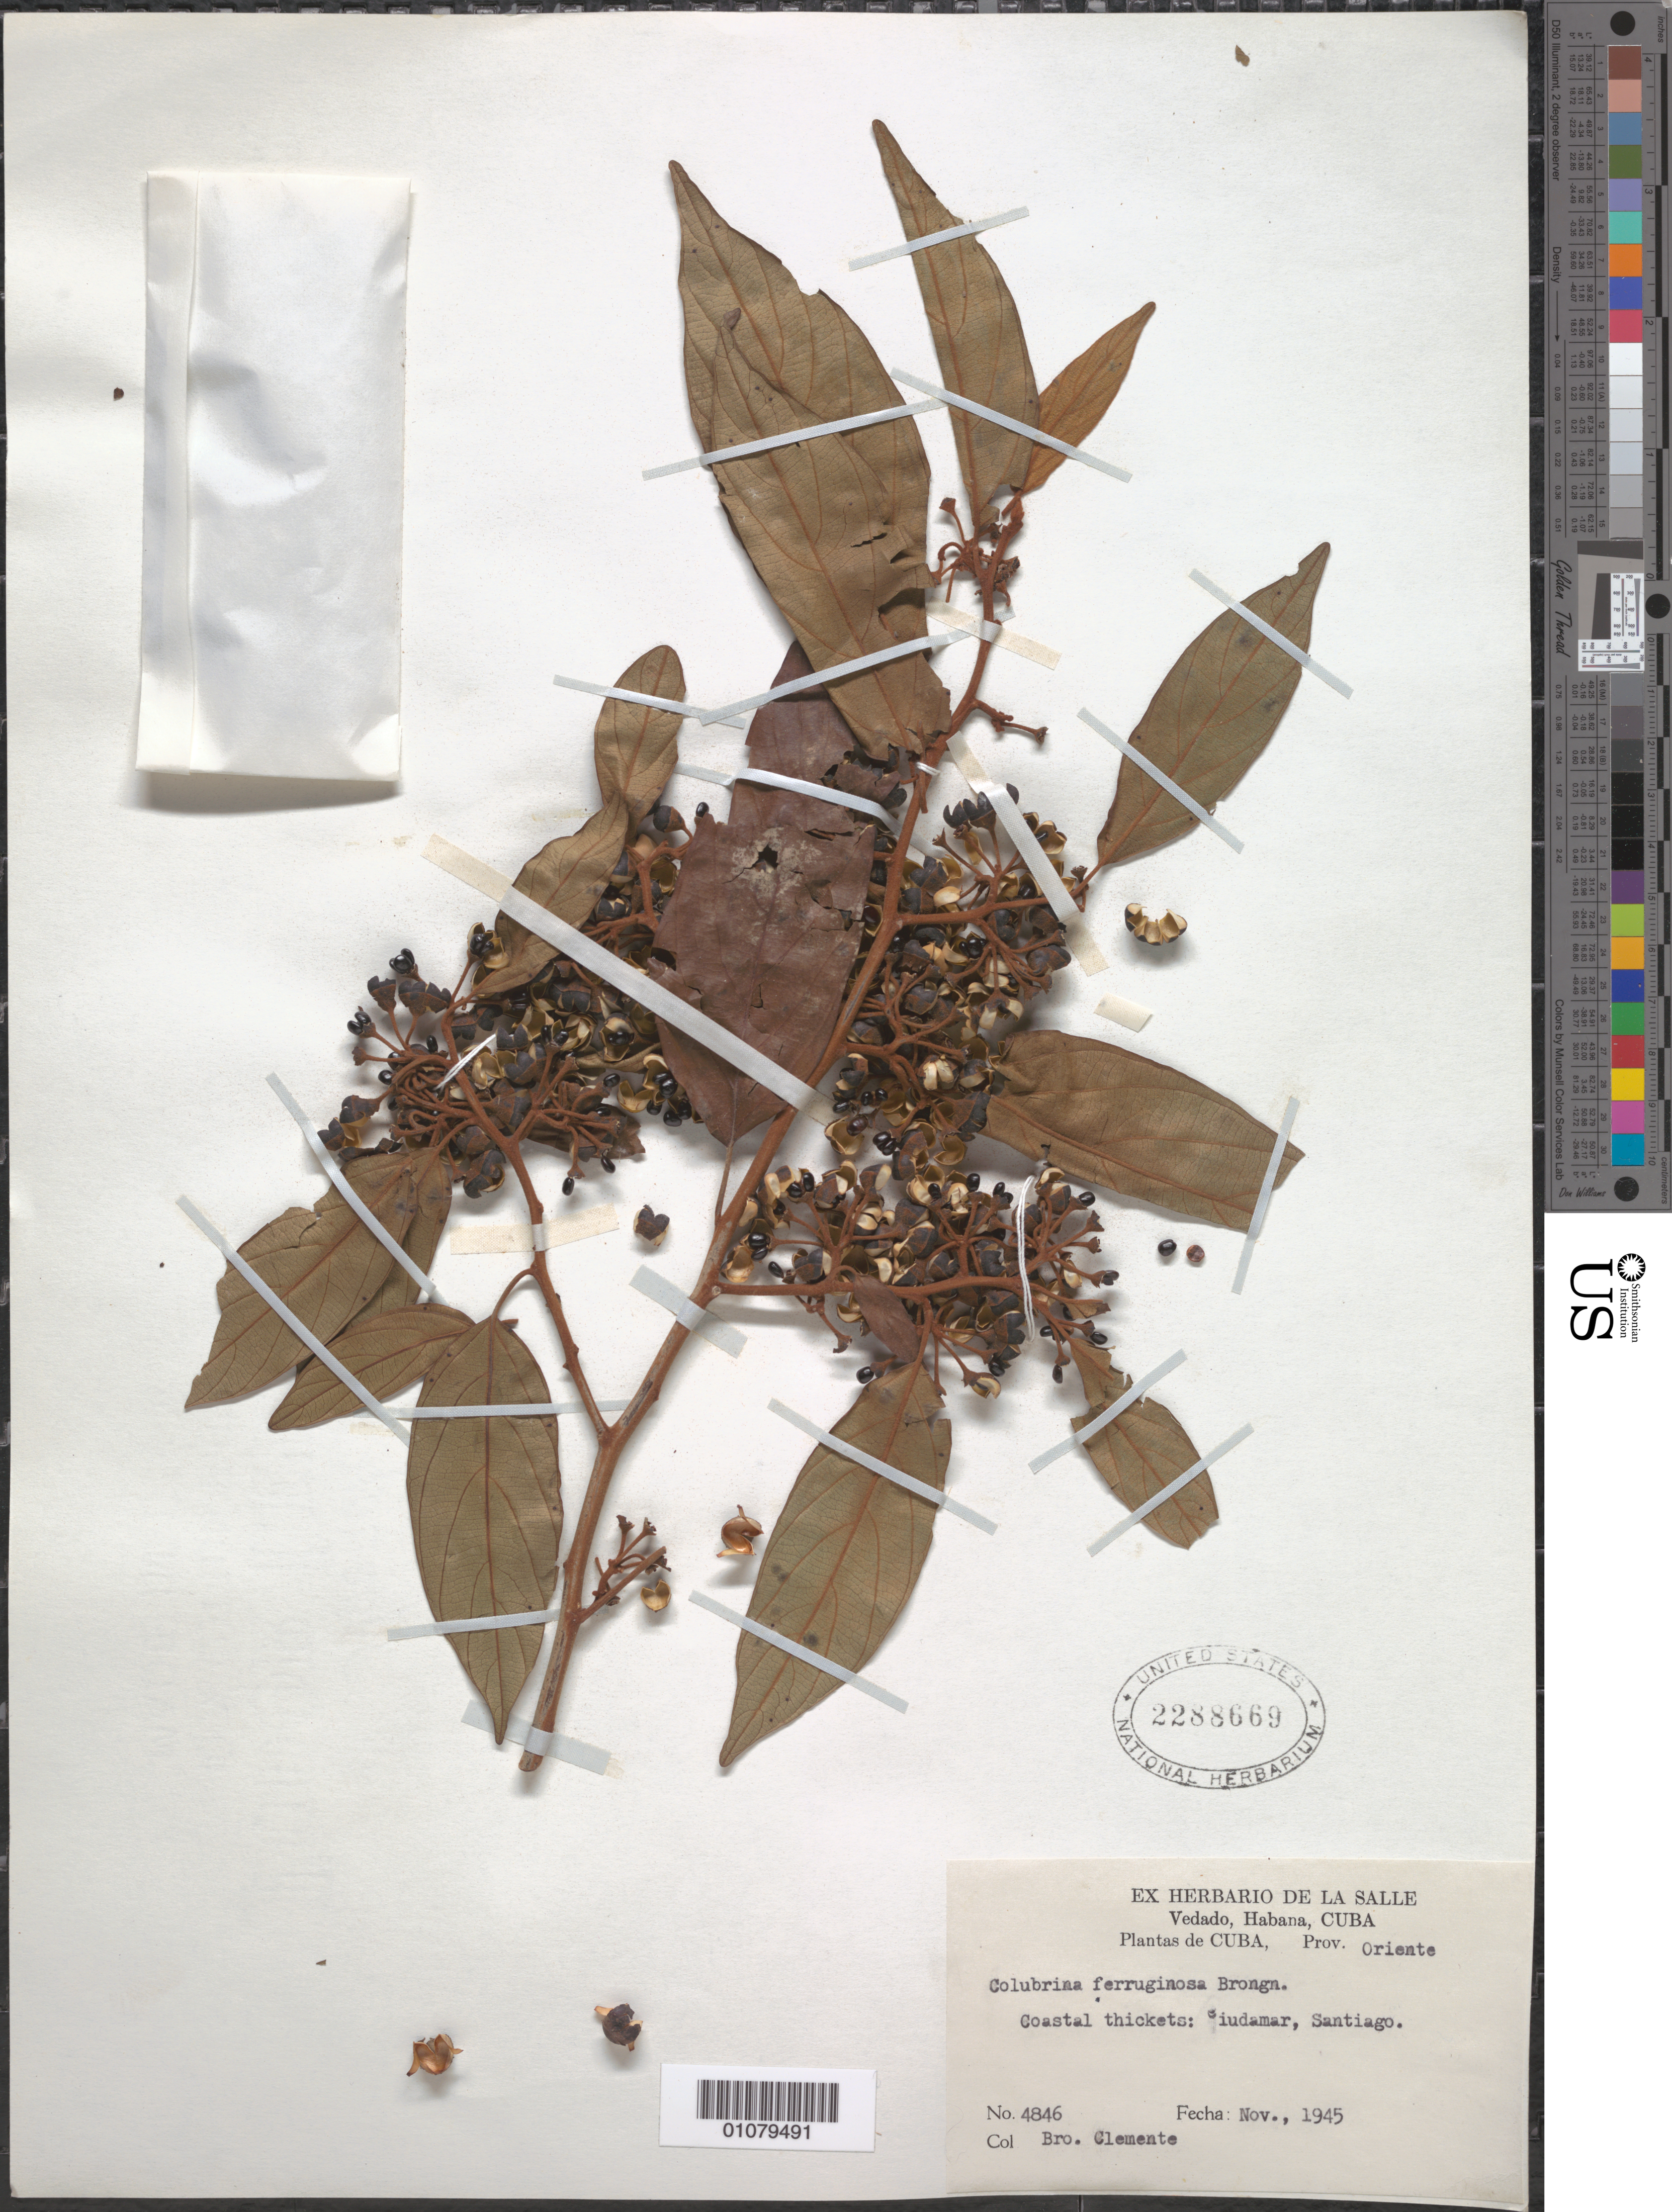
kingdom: Plantae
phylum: Tracheophyta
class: Magnoliopsida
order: Rosales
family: Rhamnaceae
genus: Colubrina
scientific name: Colubrina arborescens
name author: (Mill.) Sarg.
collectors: Bro. Clemente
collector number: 4846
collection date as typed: Nov 1945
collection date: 1945-11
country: Cuba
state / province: Santiago de Cuba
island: Cuba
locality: Ciudamar, Santiago Prov Oriente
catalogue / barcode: US 2288669